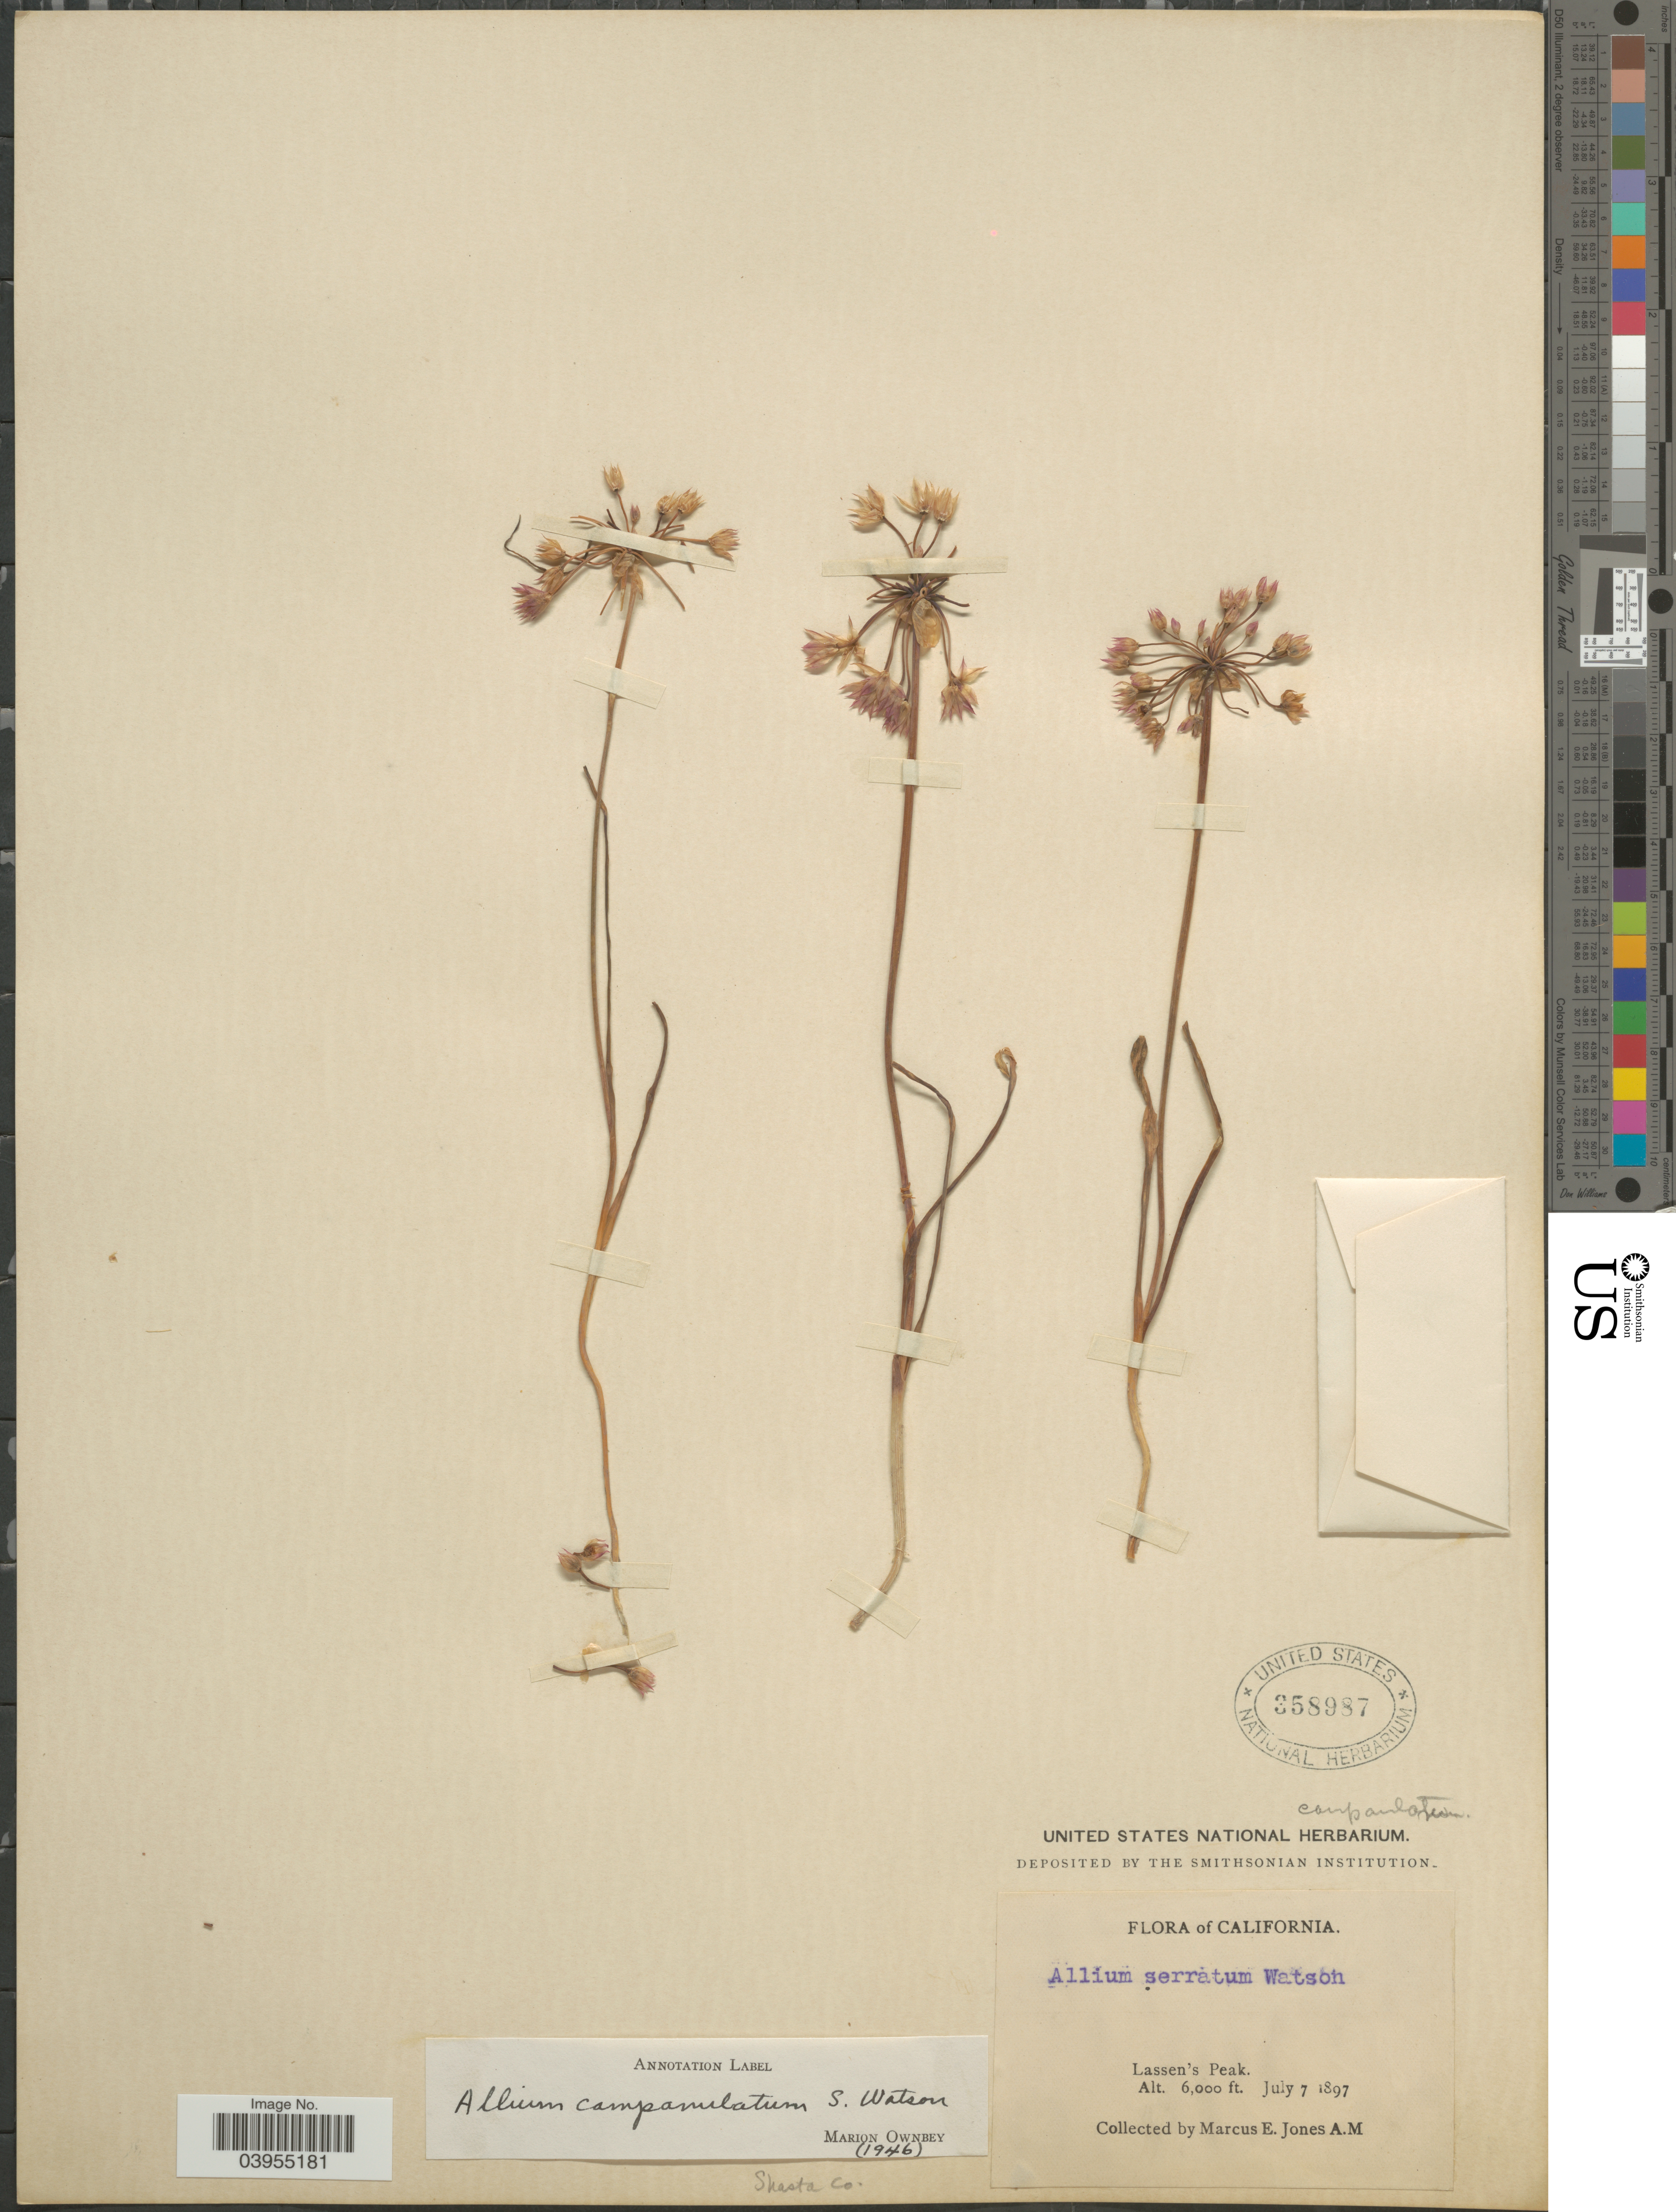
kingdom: Plantae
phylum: Tracheophyta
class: Liliopsida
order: Asparagales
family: Amaryllidaceae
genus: Allium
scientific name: Allium campanulatum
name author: S. Watson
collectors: M. E. Jones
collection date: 1897-07-07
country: United States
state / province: California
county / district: Shasta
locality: Lassen's Peak. Shasta Co.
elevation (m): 1829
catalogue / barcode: US 358987